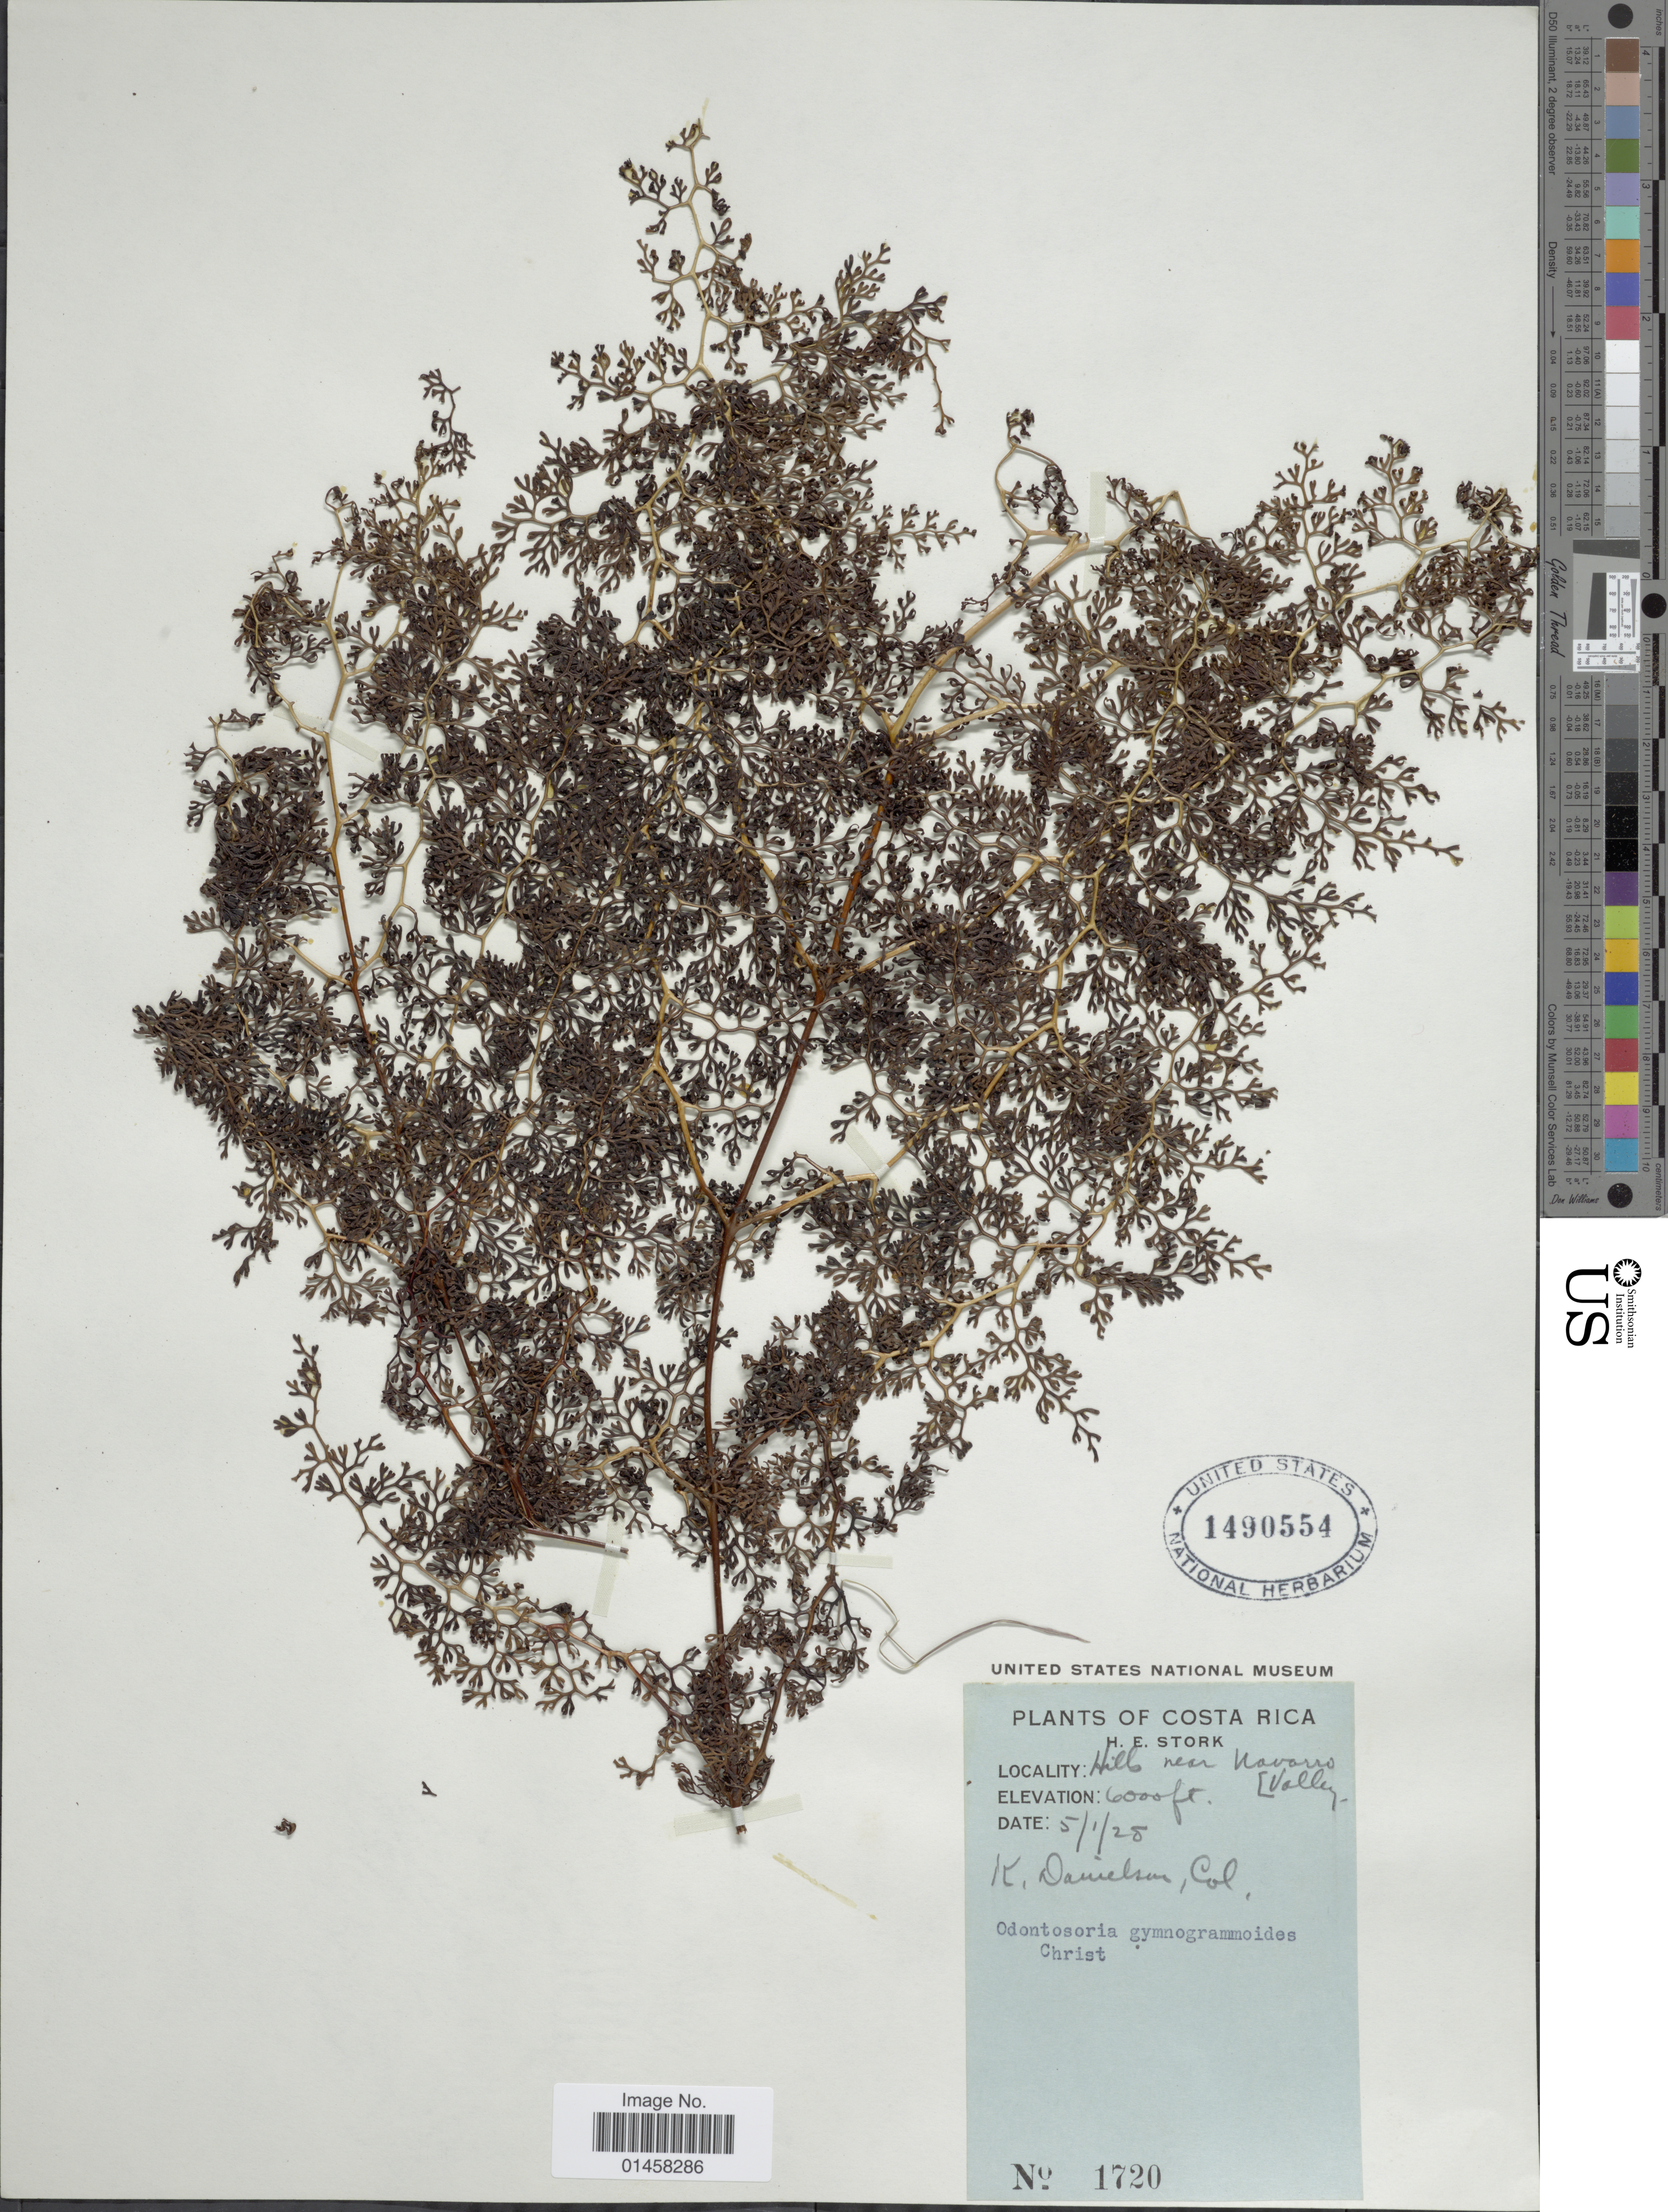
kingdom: Plantae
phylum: Tracheophyta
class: Polypodiopsida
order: Polypodiales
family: Lindsaeaceae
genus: Odontosoria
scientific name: Odontosoria gymnogrammoides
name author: Christ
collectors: H. E. Stork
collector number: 1720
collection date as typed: Transcribed d/m/y: 5/1/25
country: Costa Rica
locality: Hill near Navarro Valley.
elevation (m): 1829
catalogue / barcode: US 1490554